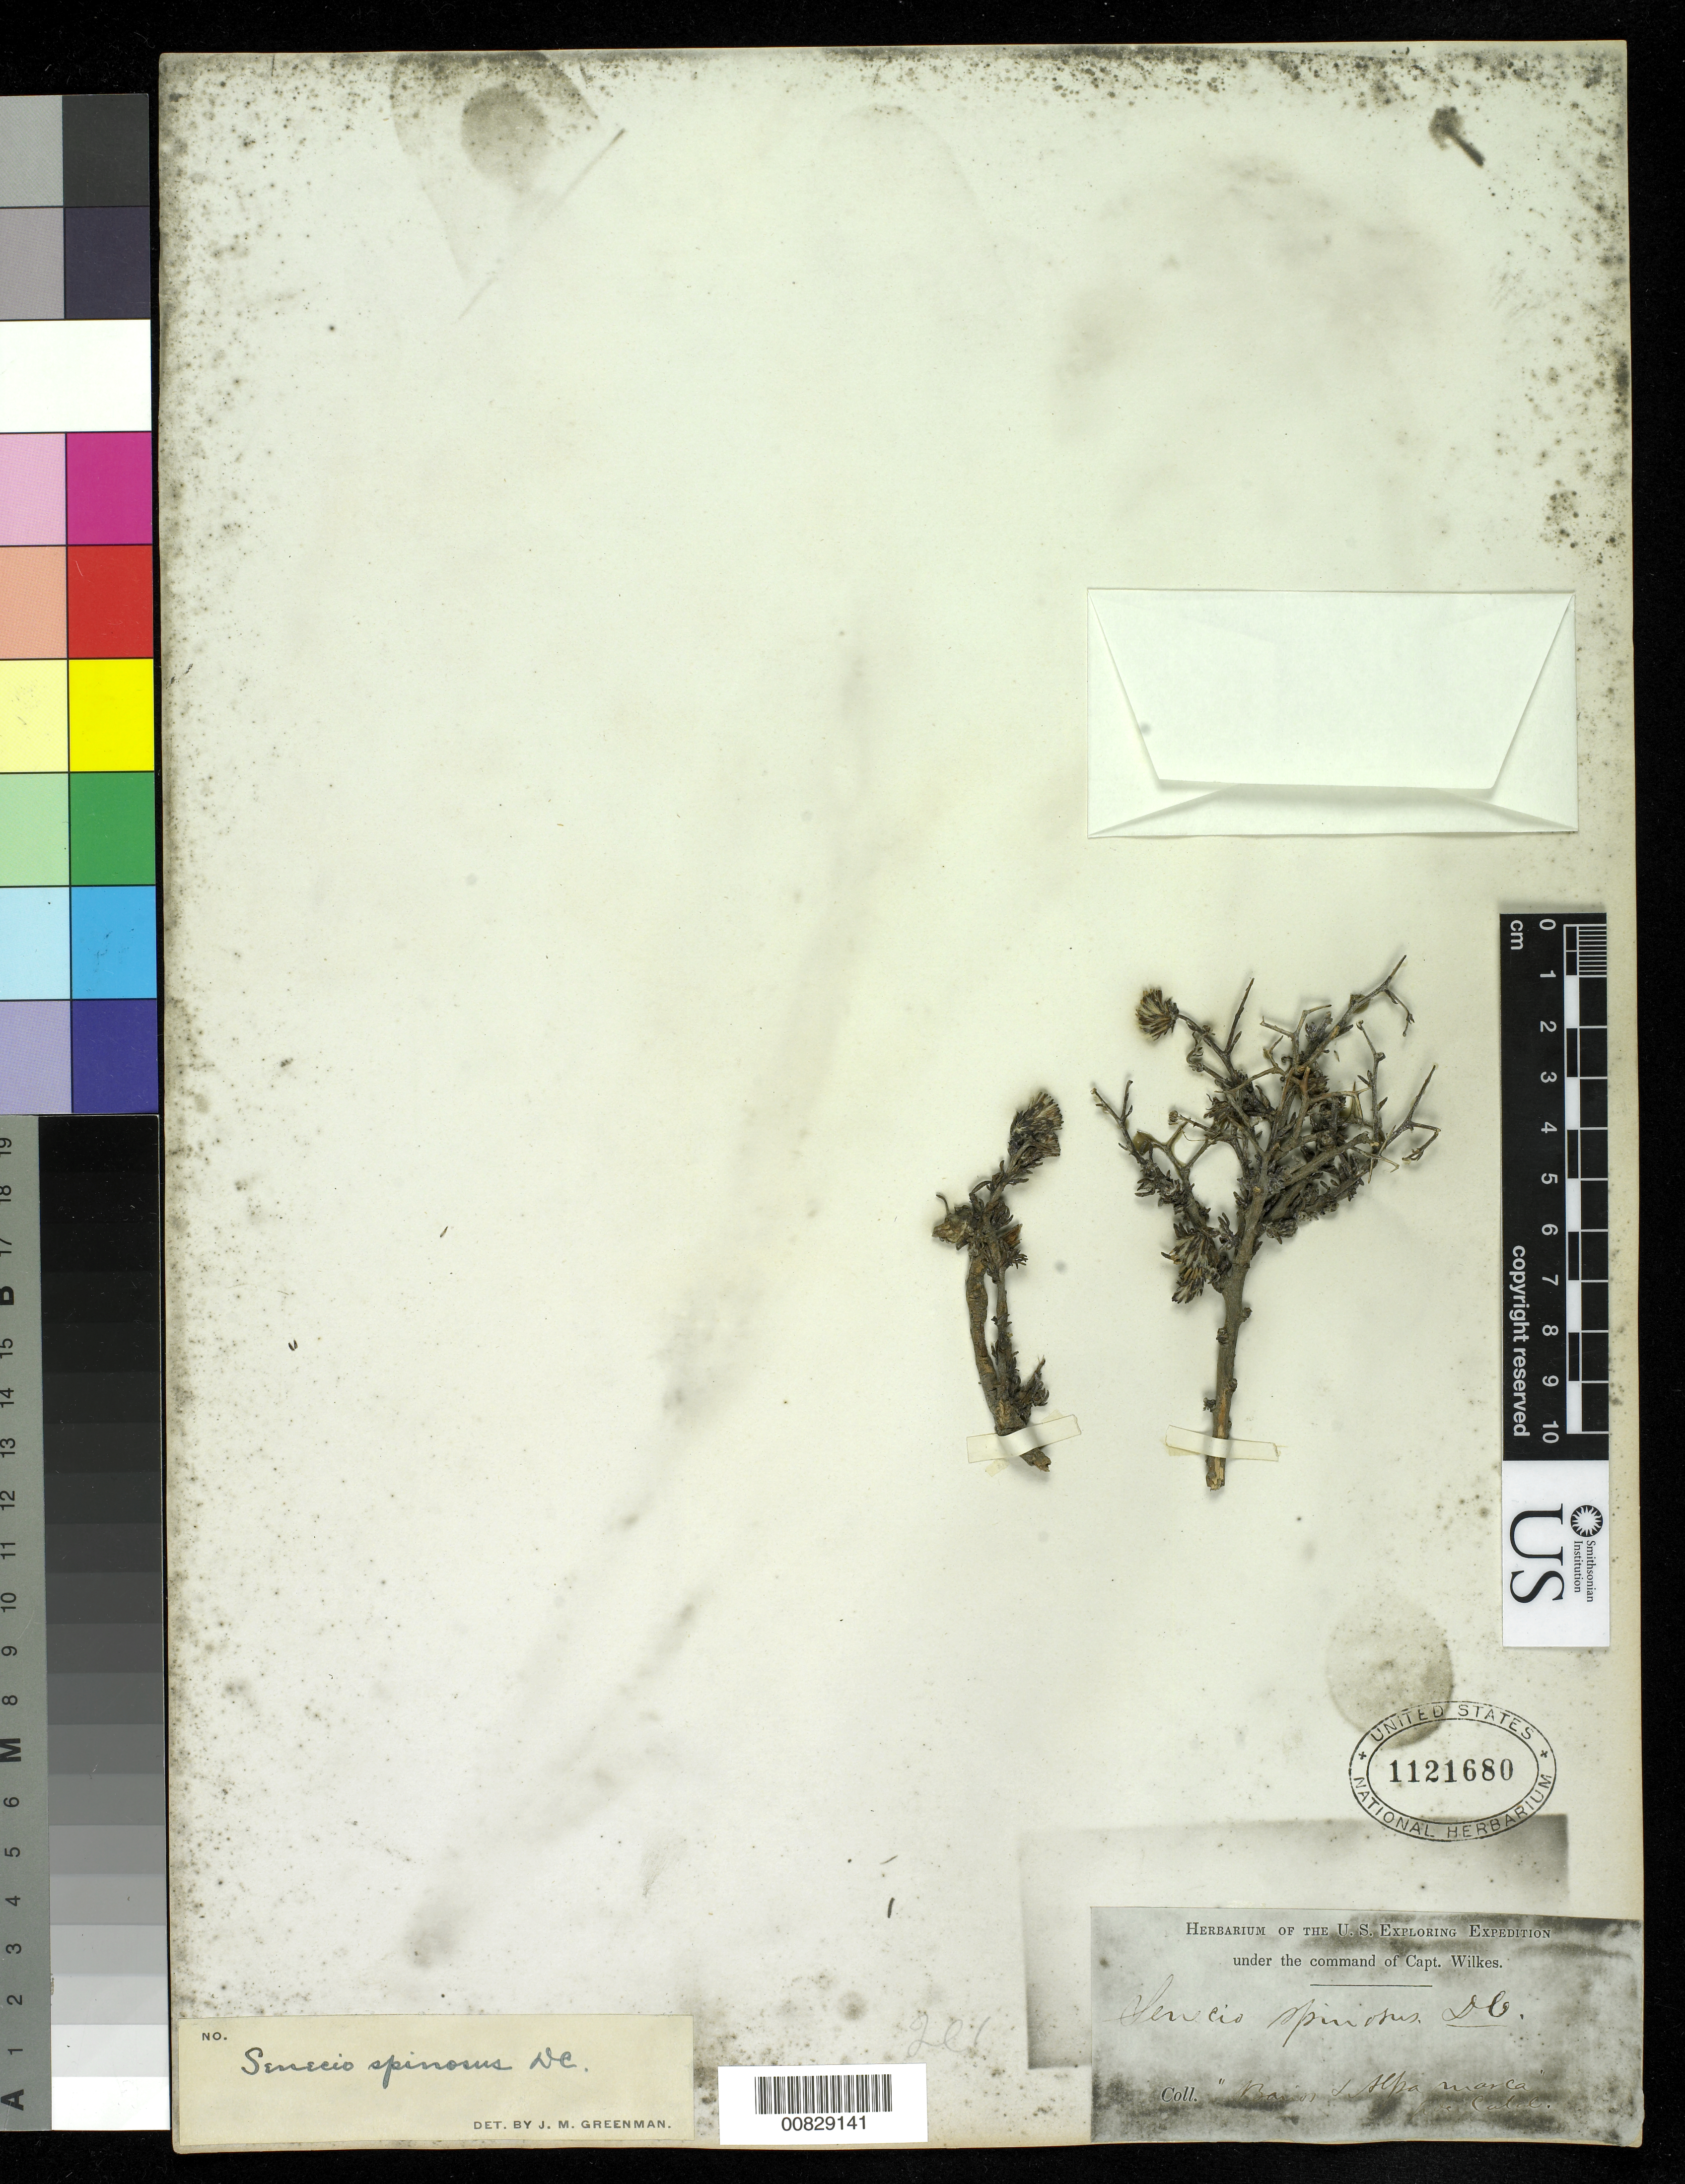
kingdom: Plantae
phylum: Tracheophyta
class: Magnoliopsida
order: Asterales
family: Asteraceae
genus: Senecio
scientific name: Senecio spinosus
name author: DC.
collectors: Wilkes Explor. Exped.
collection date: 1838/1842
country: Peru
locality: Banos & Alpamarca, Andes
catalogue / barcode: US 1121680